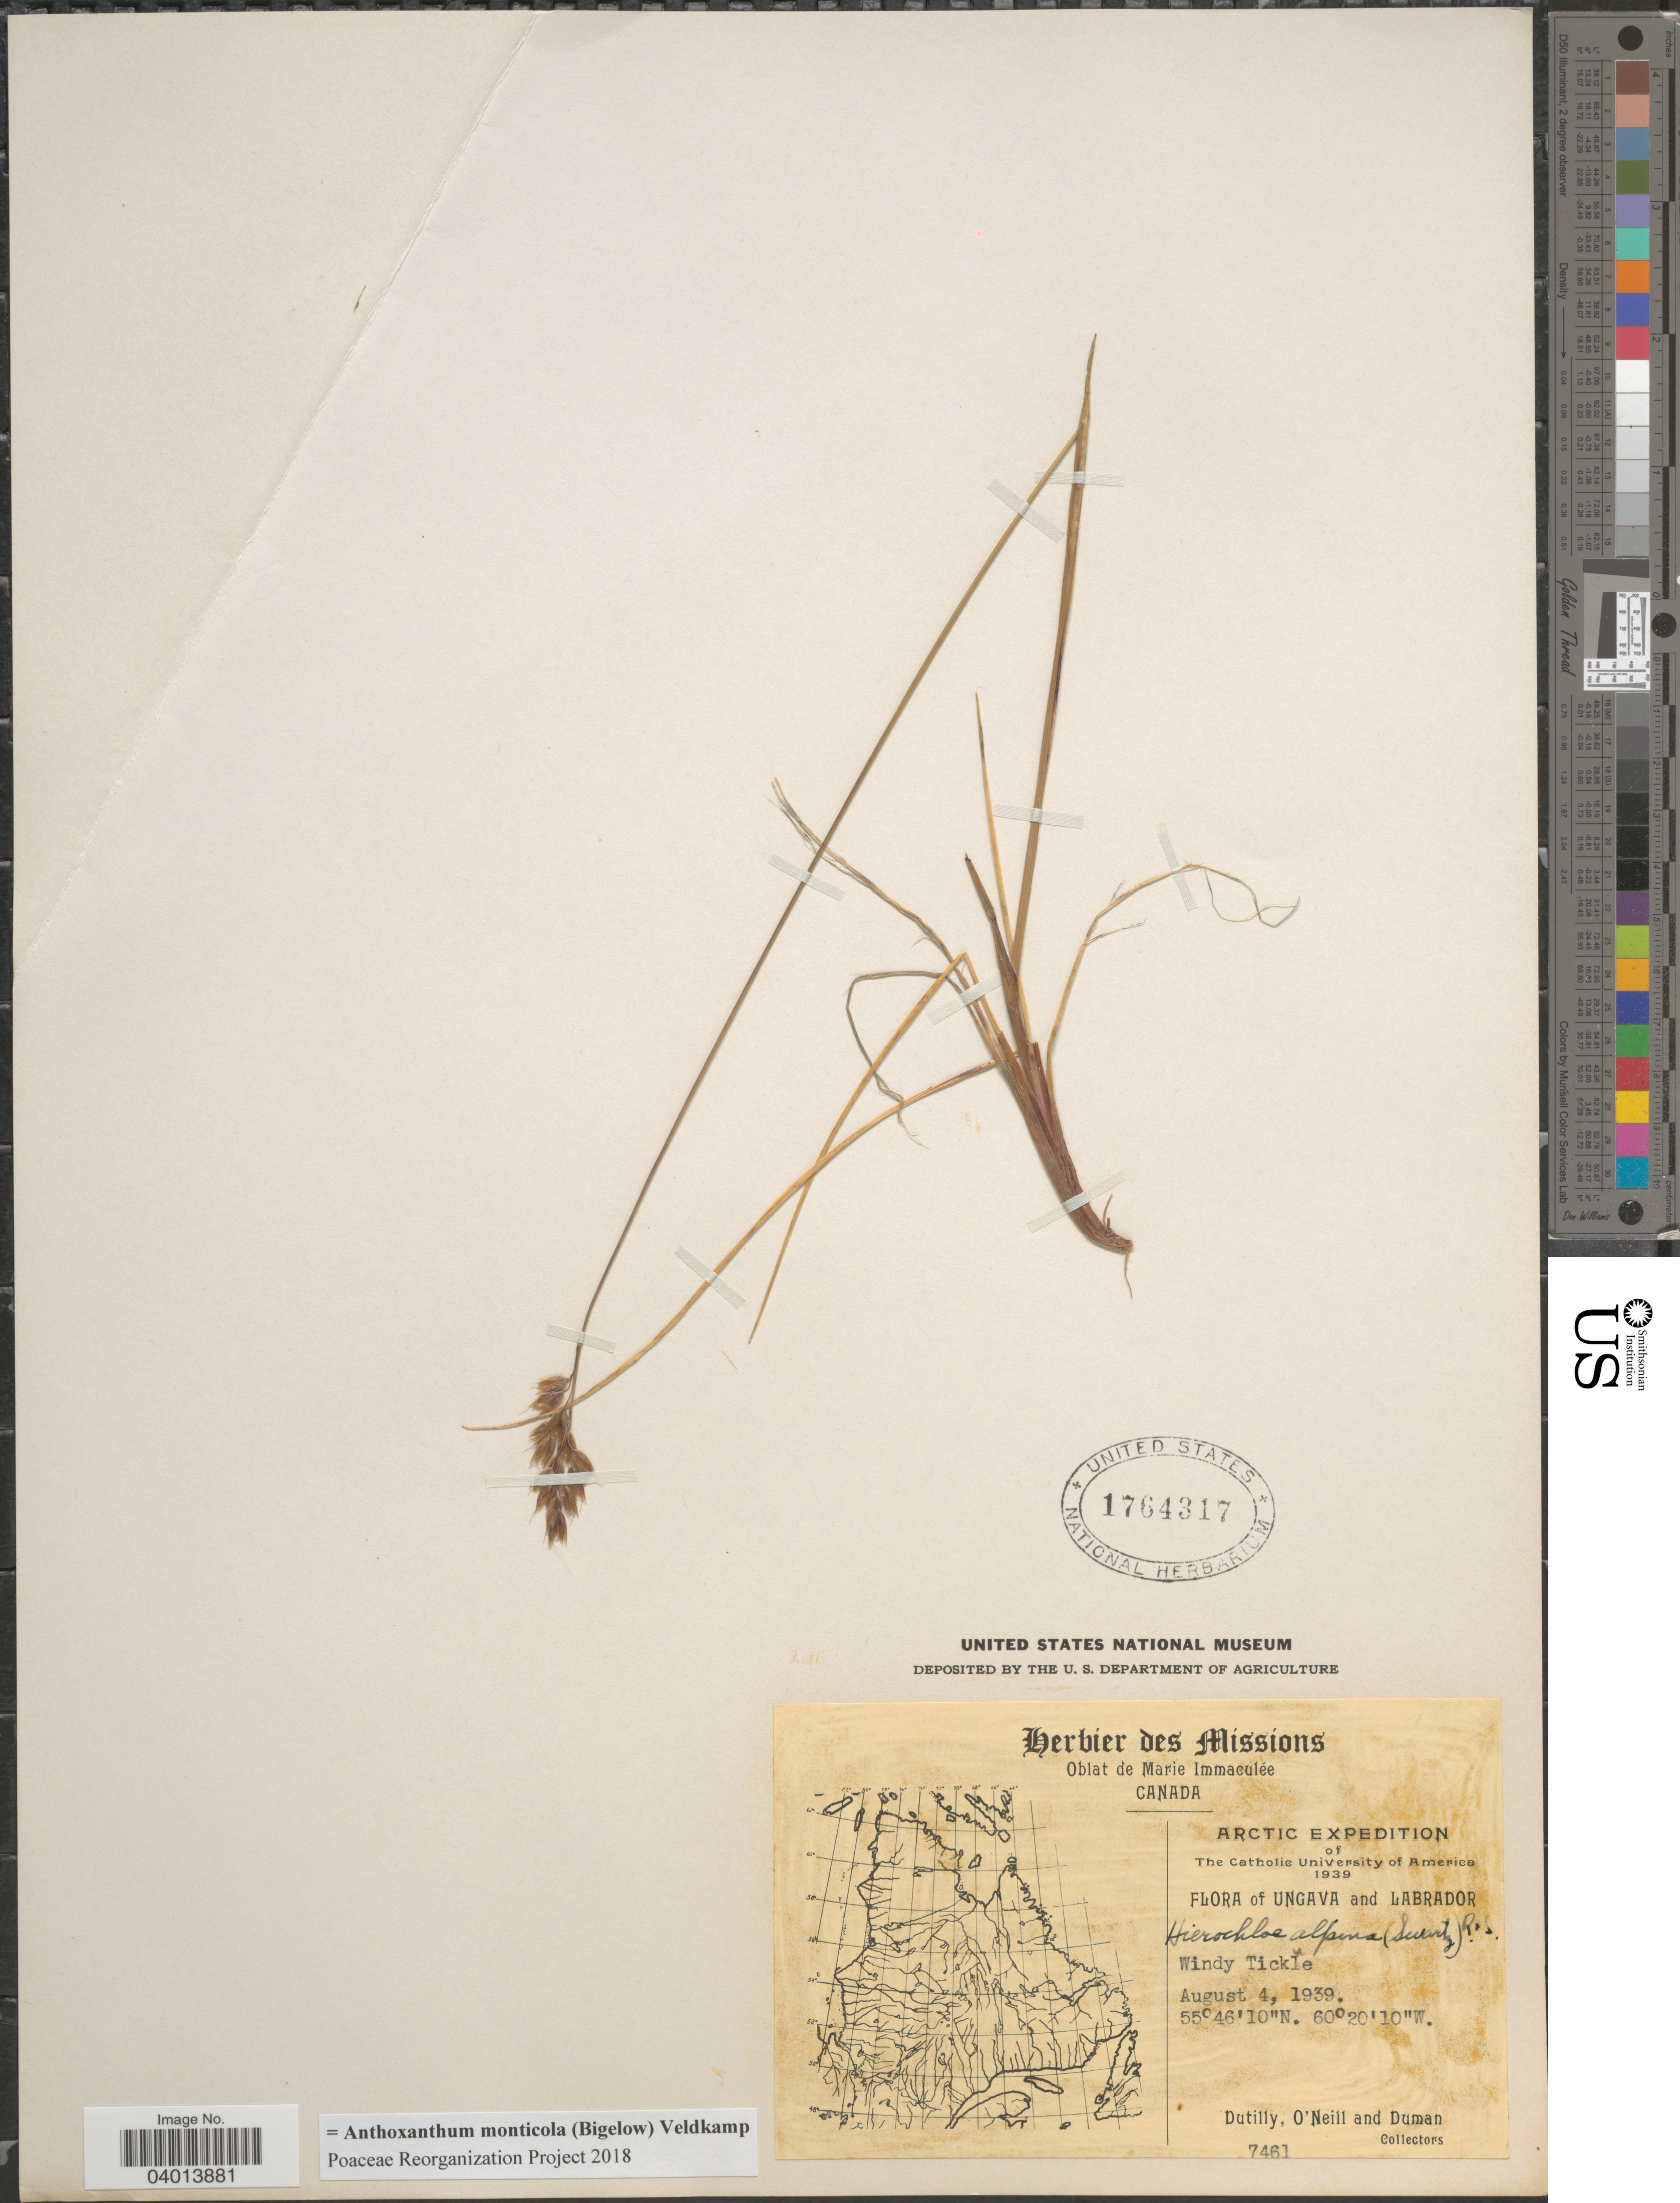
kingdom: Plantae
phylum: Tracheophyta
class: Liliopsida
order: Poales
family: Poaceae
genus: Anthoxanthum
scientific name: Anthoxanthum monticola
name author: (Bigelow) Veldkamp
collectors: -. Dutilly, -. O'Neill & -. Duman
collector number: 7461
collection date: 1939-08-04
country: Canada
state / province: Newfoundland and Labrador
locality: Ungava and Labrador. Windy Tickle.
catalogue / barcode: US 1764317